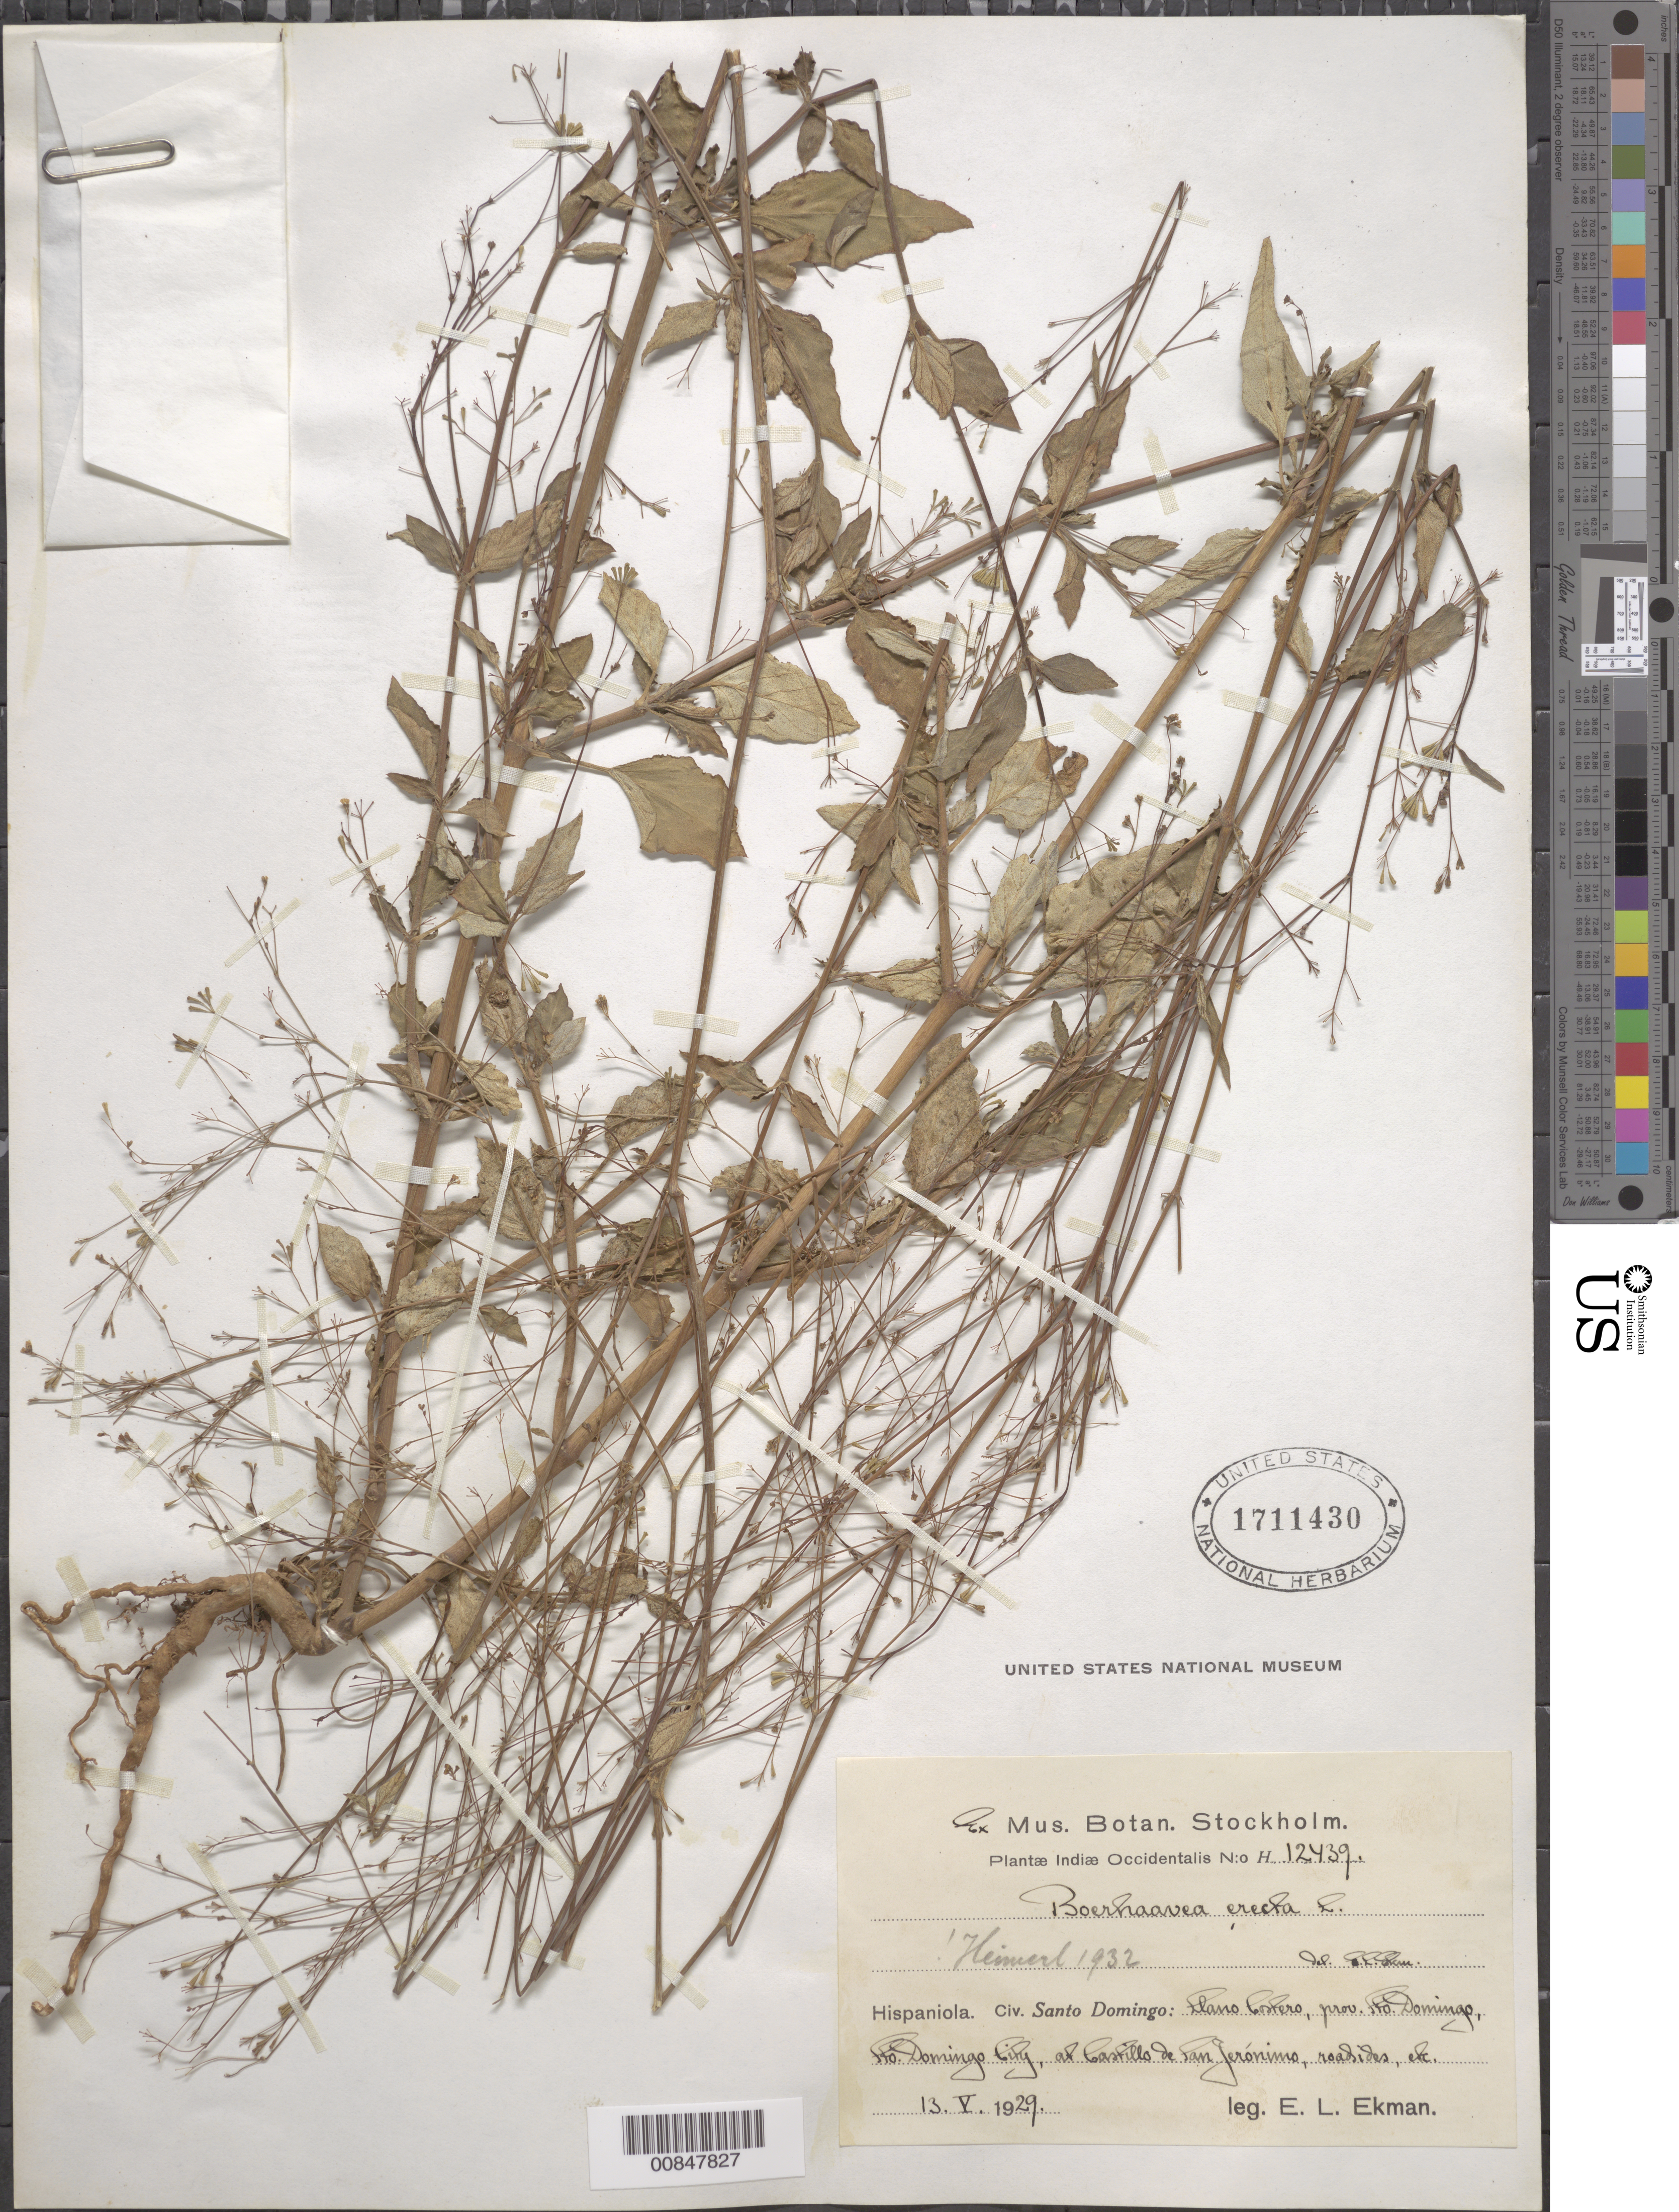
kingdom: Plantae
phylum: Tracheophyta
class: Magnoliopsida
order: Caryophyllales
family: Nyctaginaceae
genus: Boerhavia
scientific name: Boerhavia erecta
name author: L.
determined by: Heimerl, A.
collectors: E. L. Ekman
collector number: H 12439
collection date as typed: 13 May 1929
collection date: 1929-05-13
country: Dominican Republic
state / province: Distrito Nacional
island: Hispaniola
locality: Llano Costero, prov. Sto. Domingo (obsolete), Sto. Domingo City, at Castillo de San Jerónimo.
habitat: Roadsides, etc.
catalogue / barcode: US 1711430